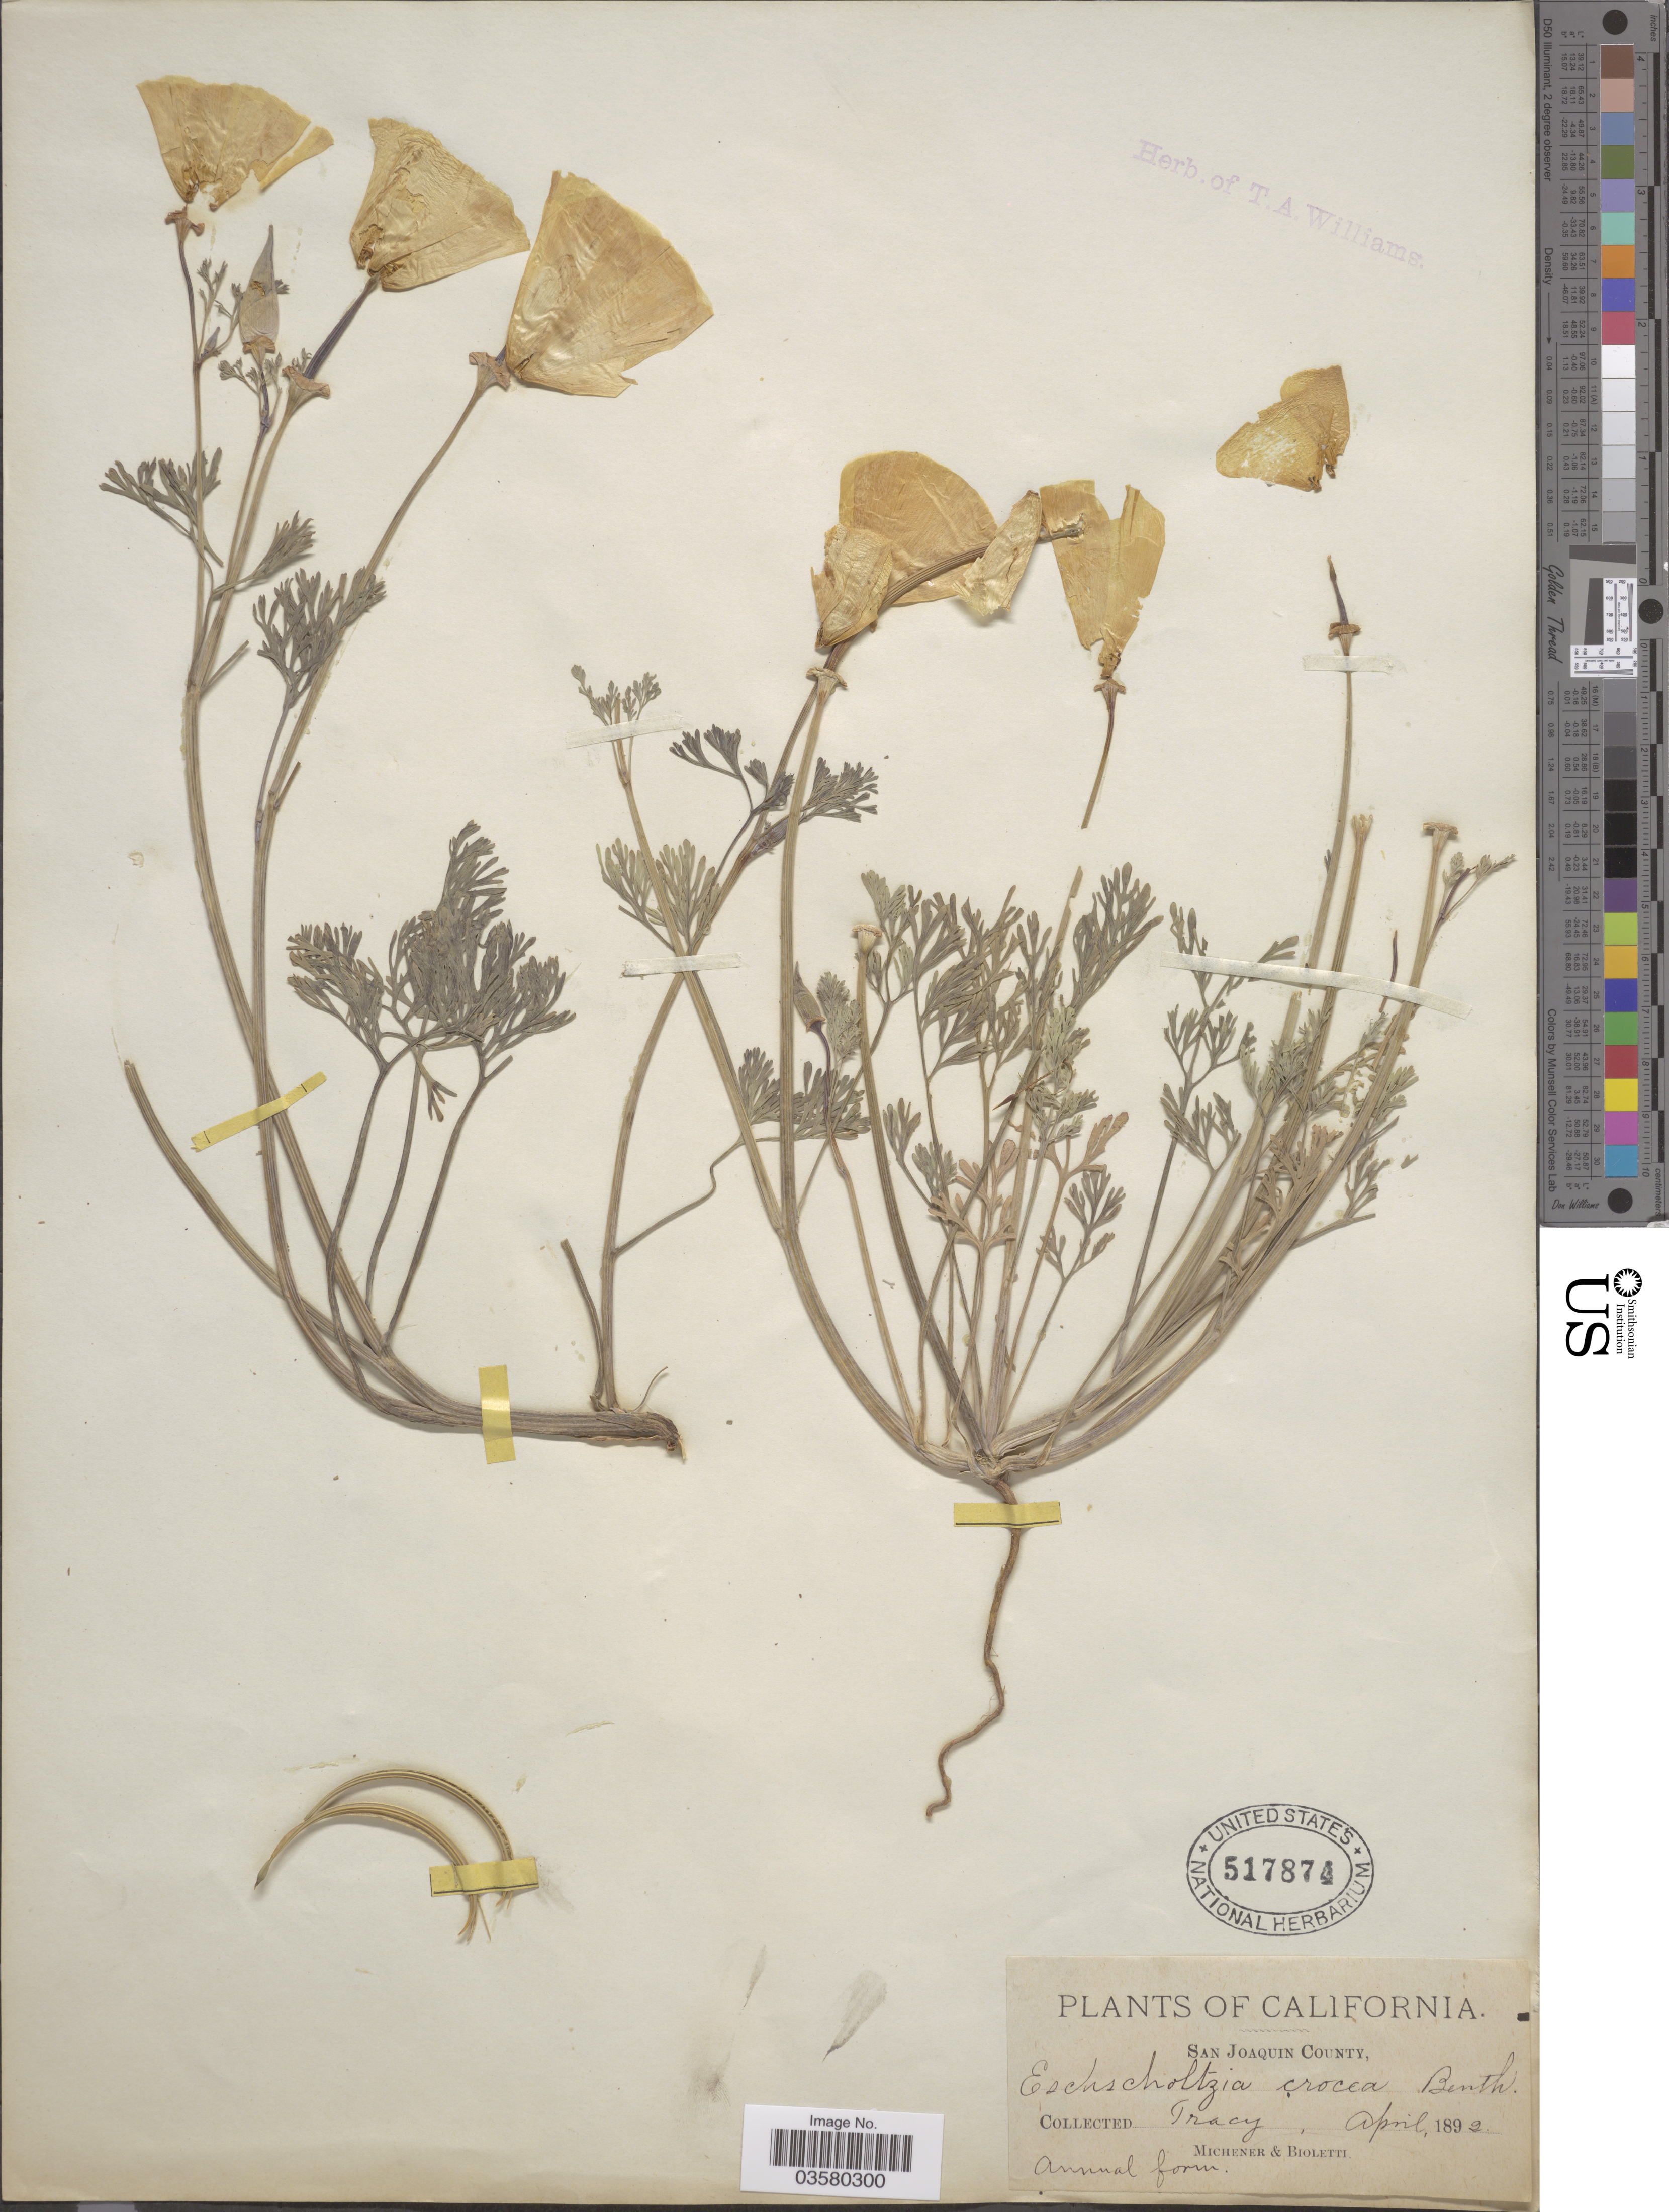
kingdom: Plantae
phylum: Tracheophyta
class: Magnoliopsida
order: Ranunculales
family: Papaveraceae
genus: Eschscholzia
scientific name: Eschscholzia californica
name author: Cham.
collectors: -. Michener & -- Bioletti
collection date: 1892-04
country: United States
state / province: California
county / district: San Joaquin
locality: San Joaquin County. Tracy.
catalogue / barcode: US 517874